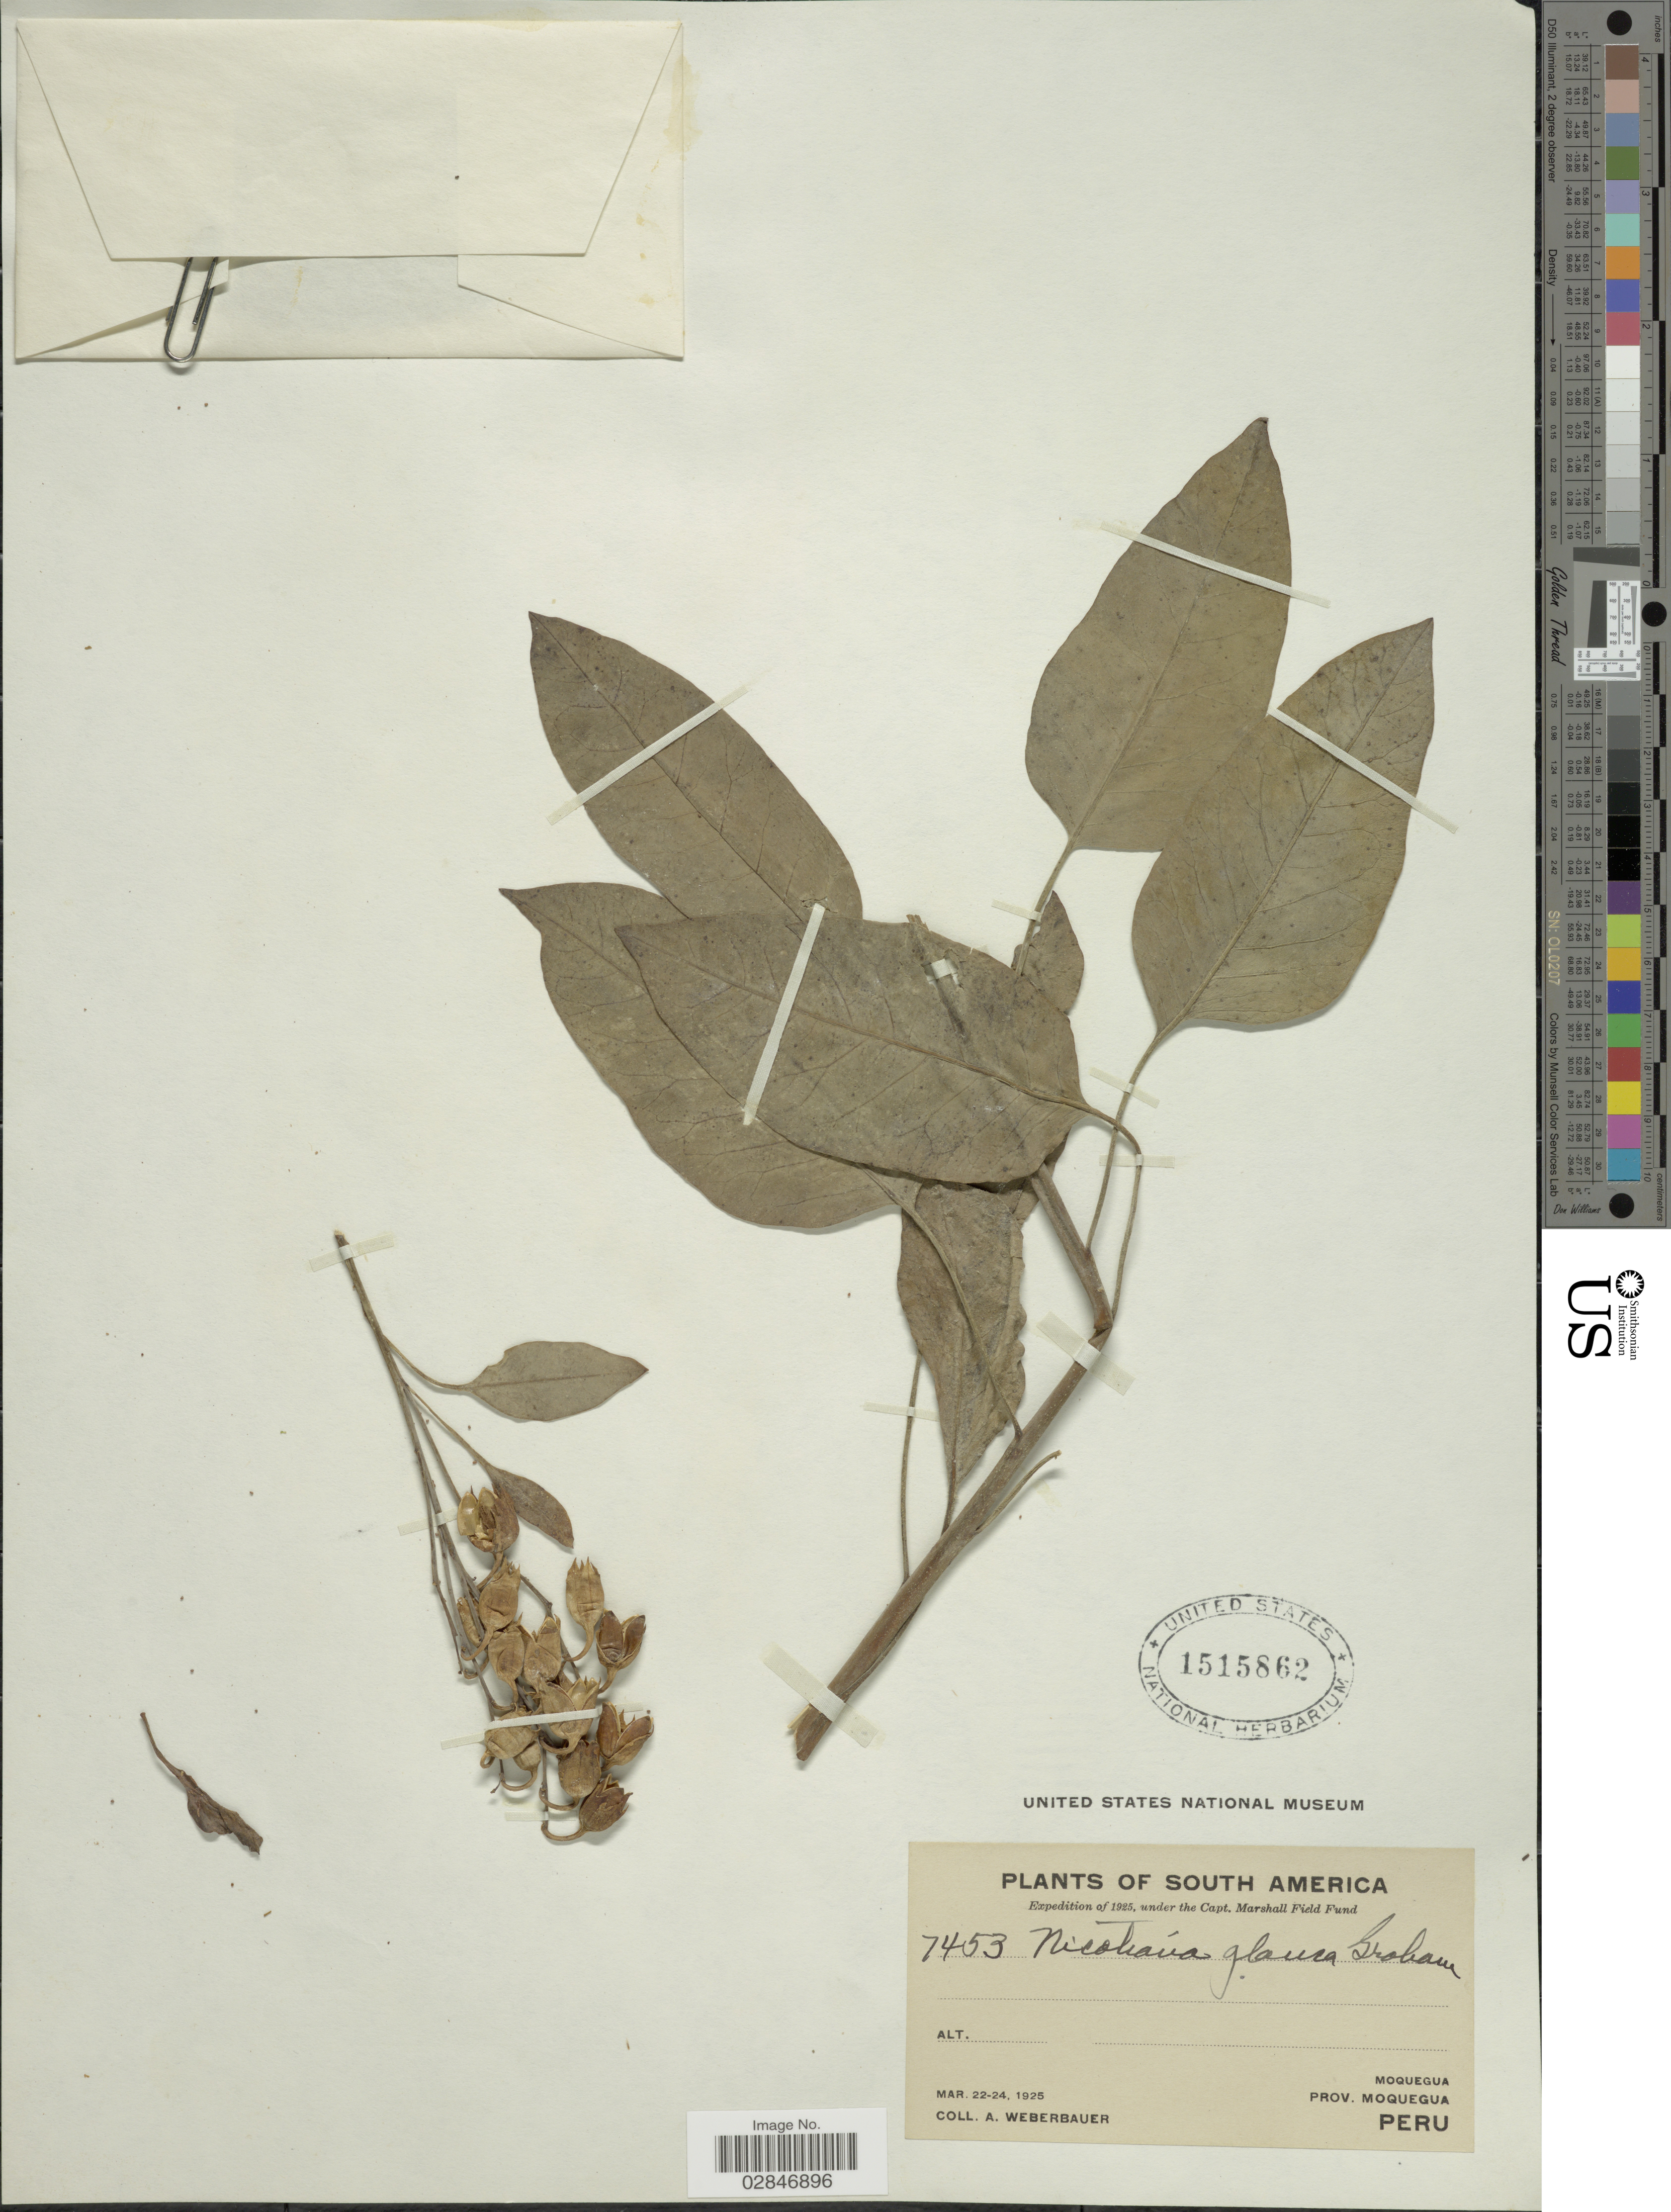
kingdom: Plantae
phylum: Tracheophyta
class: Magnoliopsida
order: Solanales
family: Solanaceae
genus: Nicotiana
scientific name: Nicotiana glauca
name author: Graham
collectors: A. Weberbauer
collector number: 7453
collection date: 1925-03-22/1925-03-24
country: Peru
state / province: Moquegua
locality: Moquegua, Prov. Moquegua.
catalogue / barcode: US 1515862